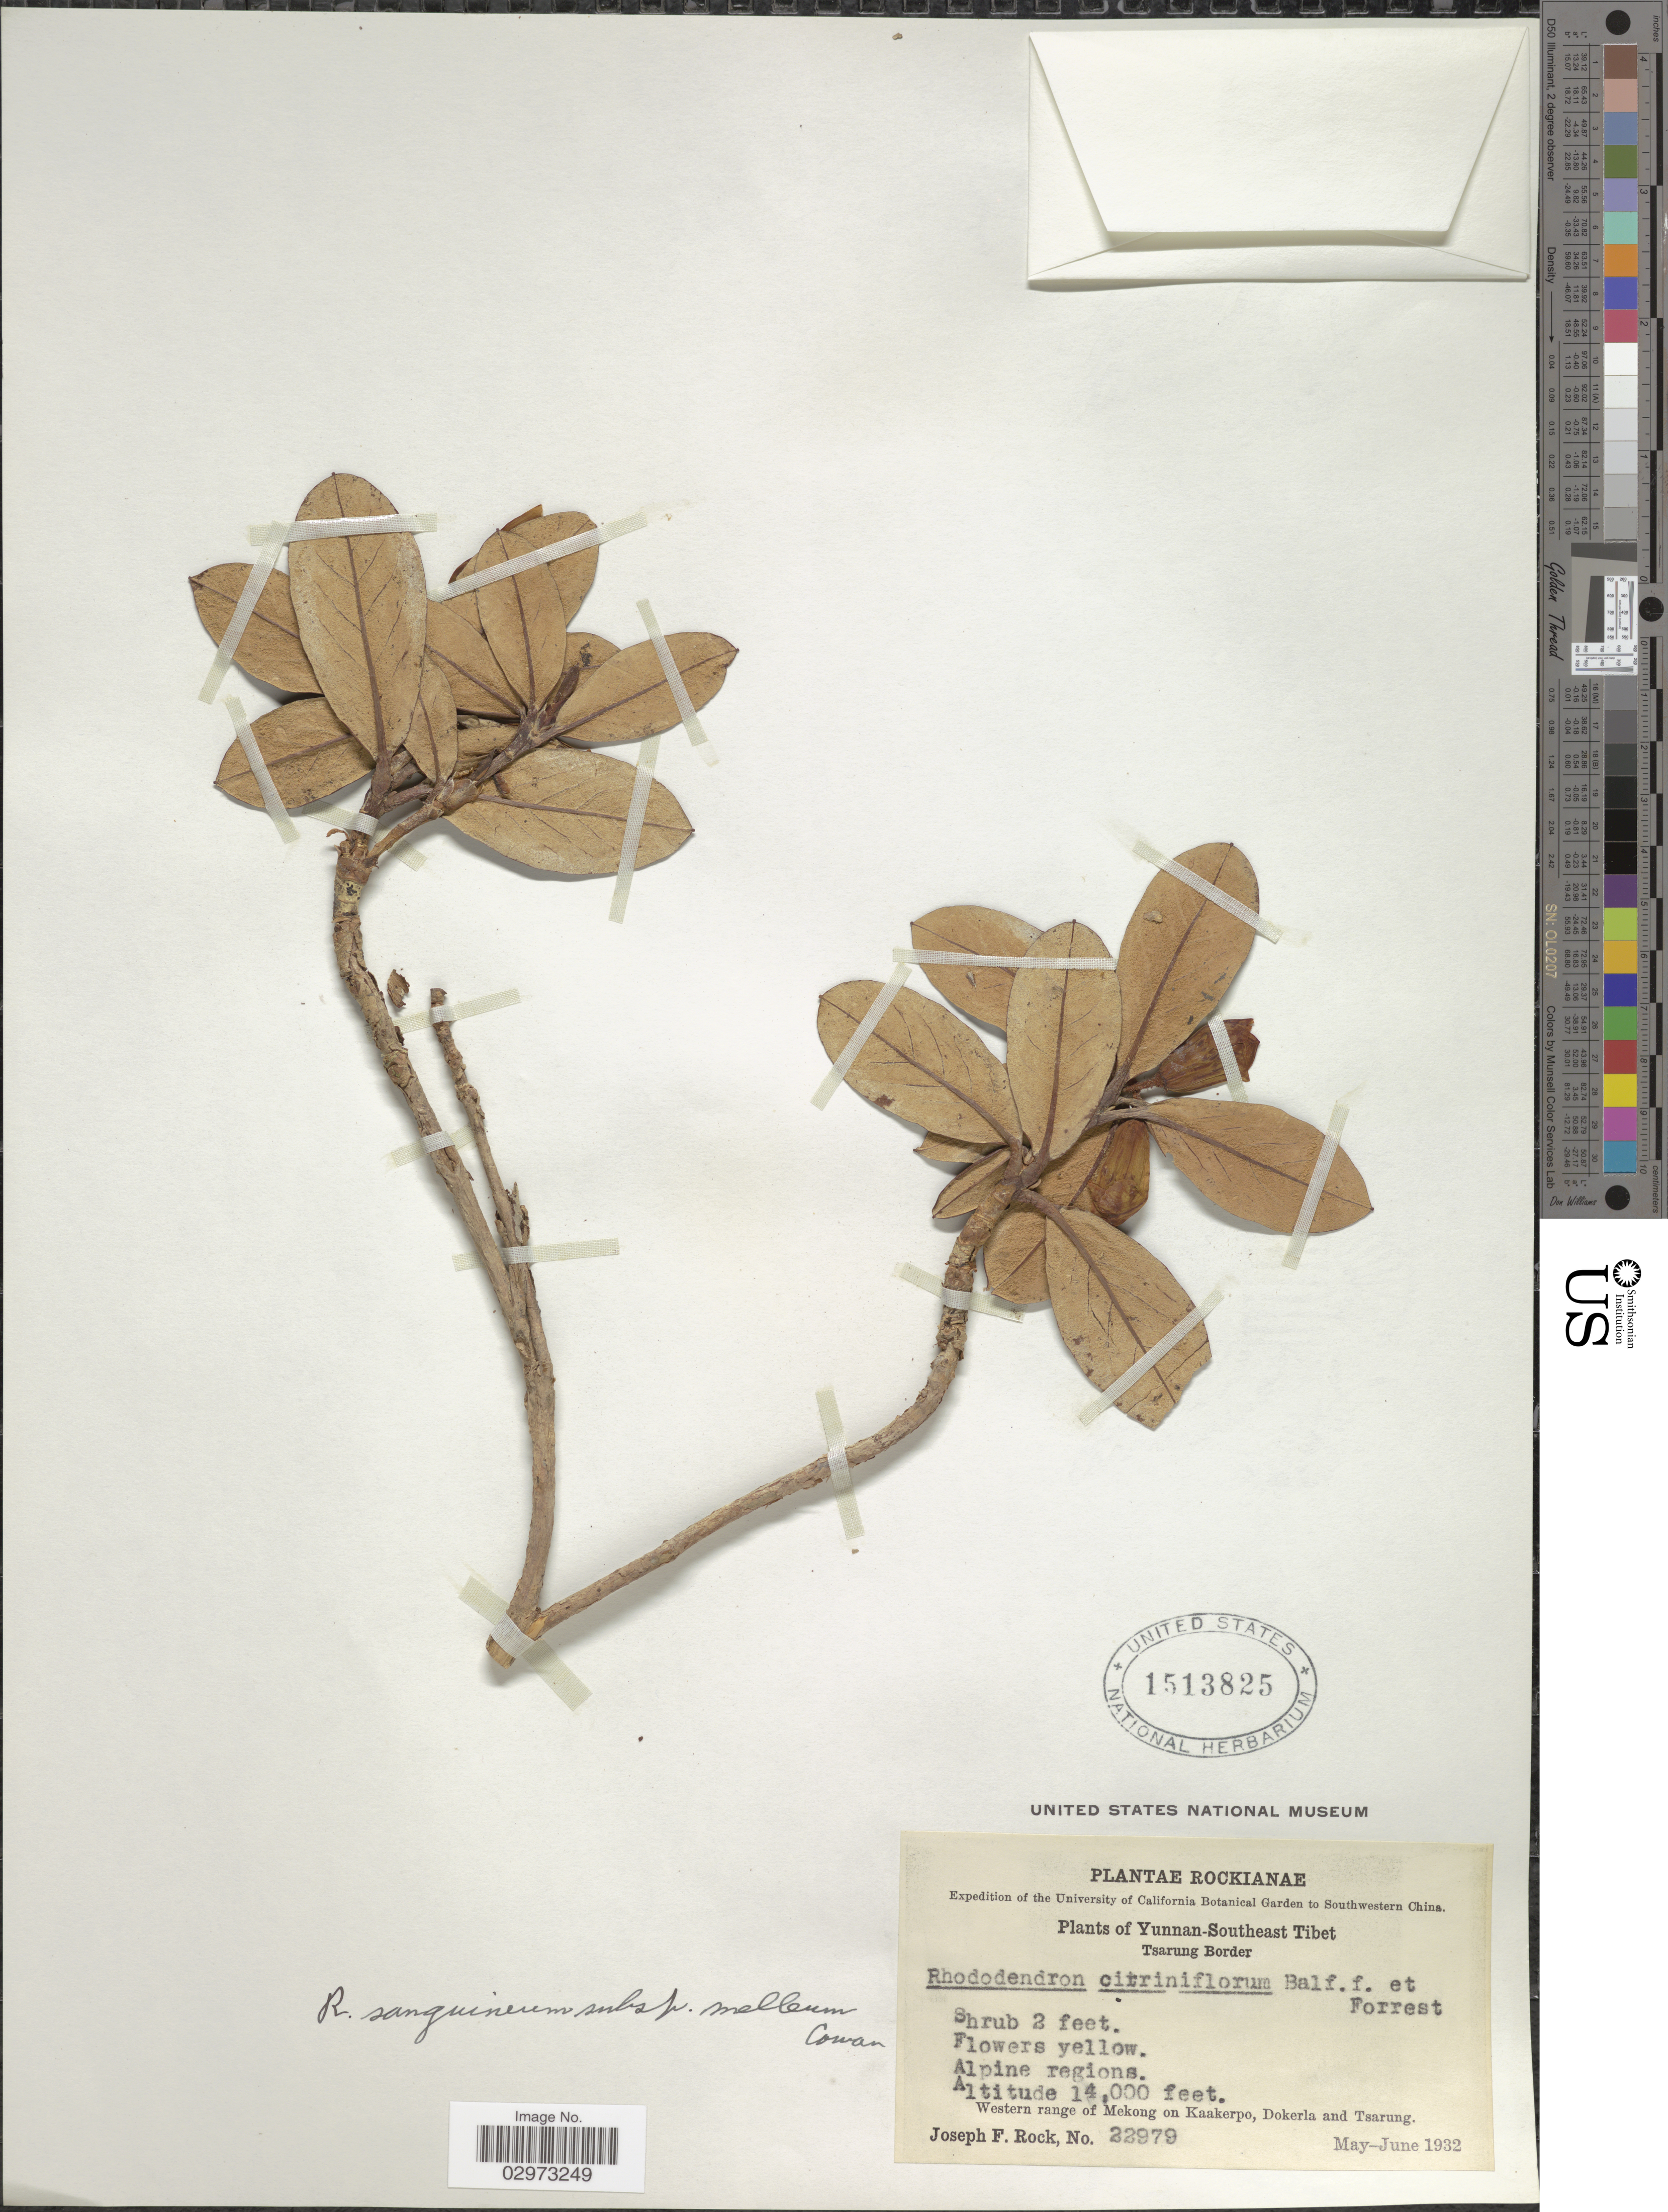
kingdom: Plantae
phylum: Tracheophyta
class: Magnoliopsida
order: Ericales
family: Ericaceae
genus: Rhododendron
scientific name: Rhododendron sanguineum subsp. melleum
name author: Cowan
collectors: J. F. Rock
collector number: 22979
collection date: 1932-05/1932-06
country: China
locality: Southwestern China. Yunnan-Southeast Tibet. Tsarung Border. Alpine regions. Western range of Mekong on Kaakerpo, Dokerla and Tsarung.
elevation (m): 4267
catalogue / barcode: US 1513825